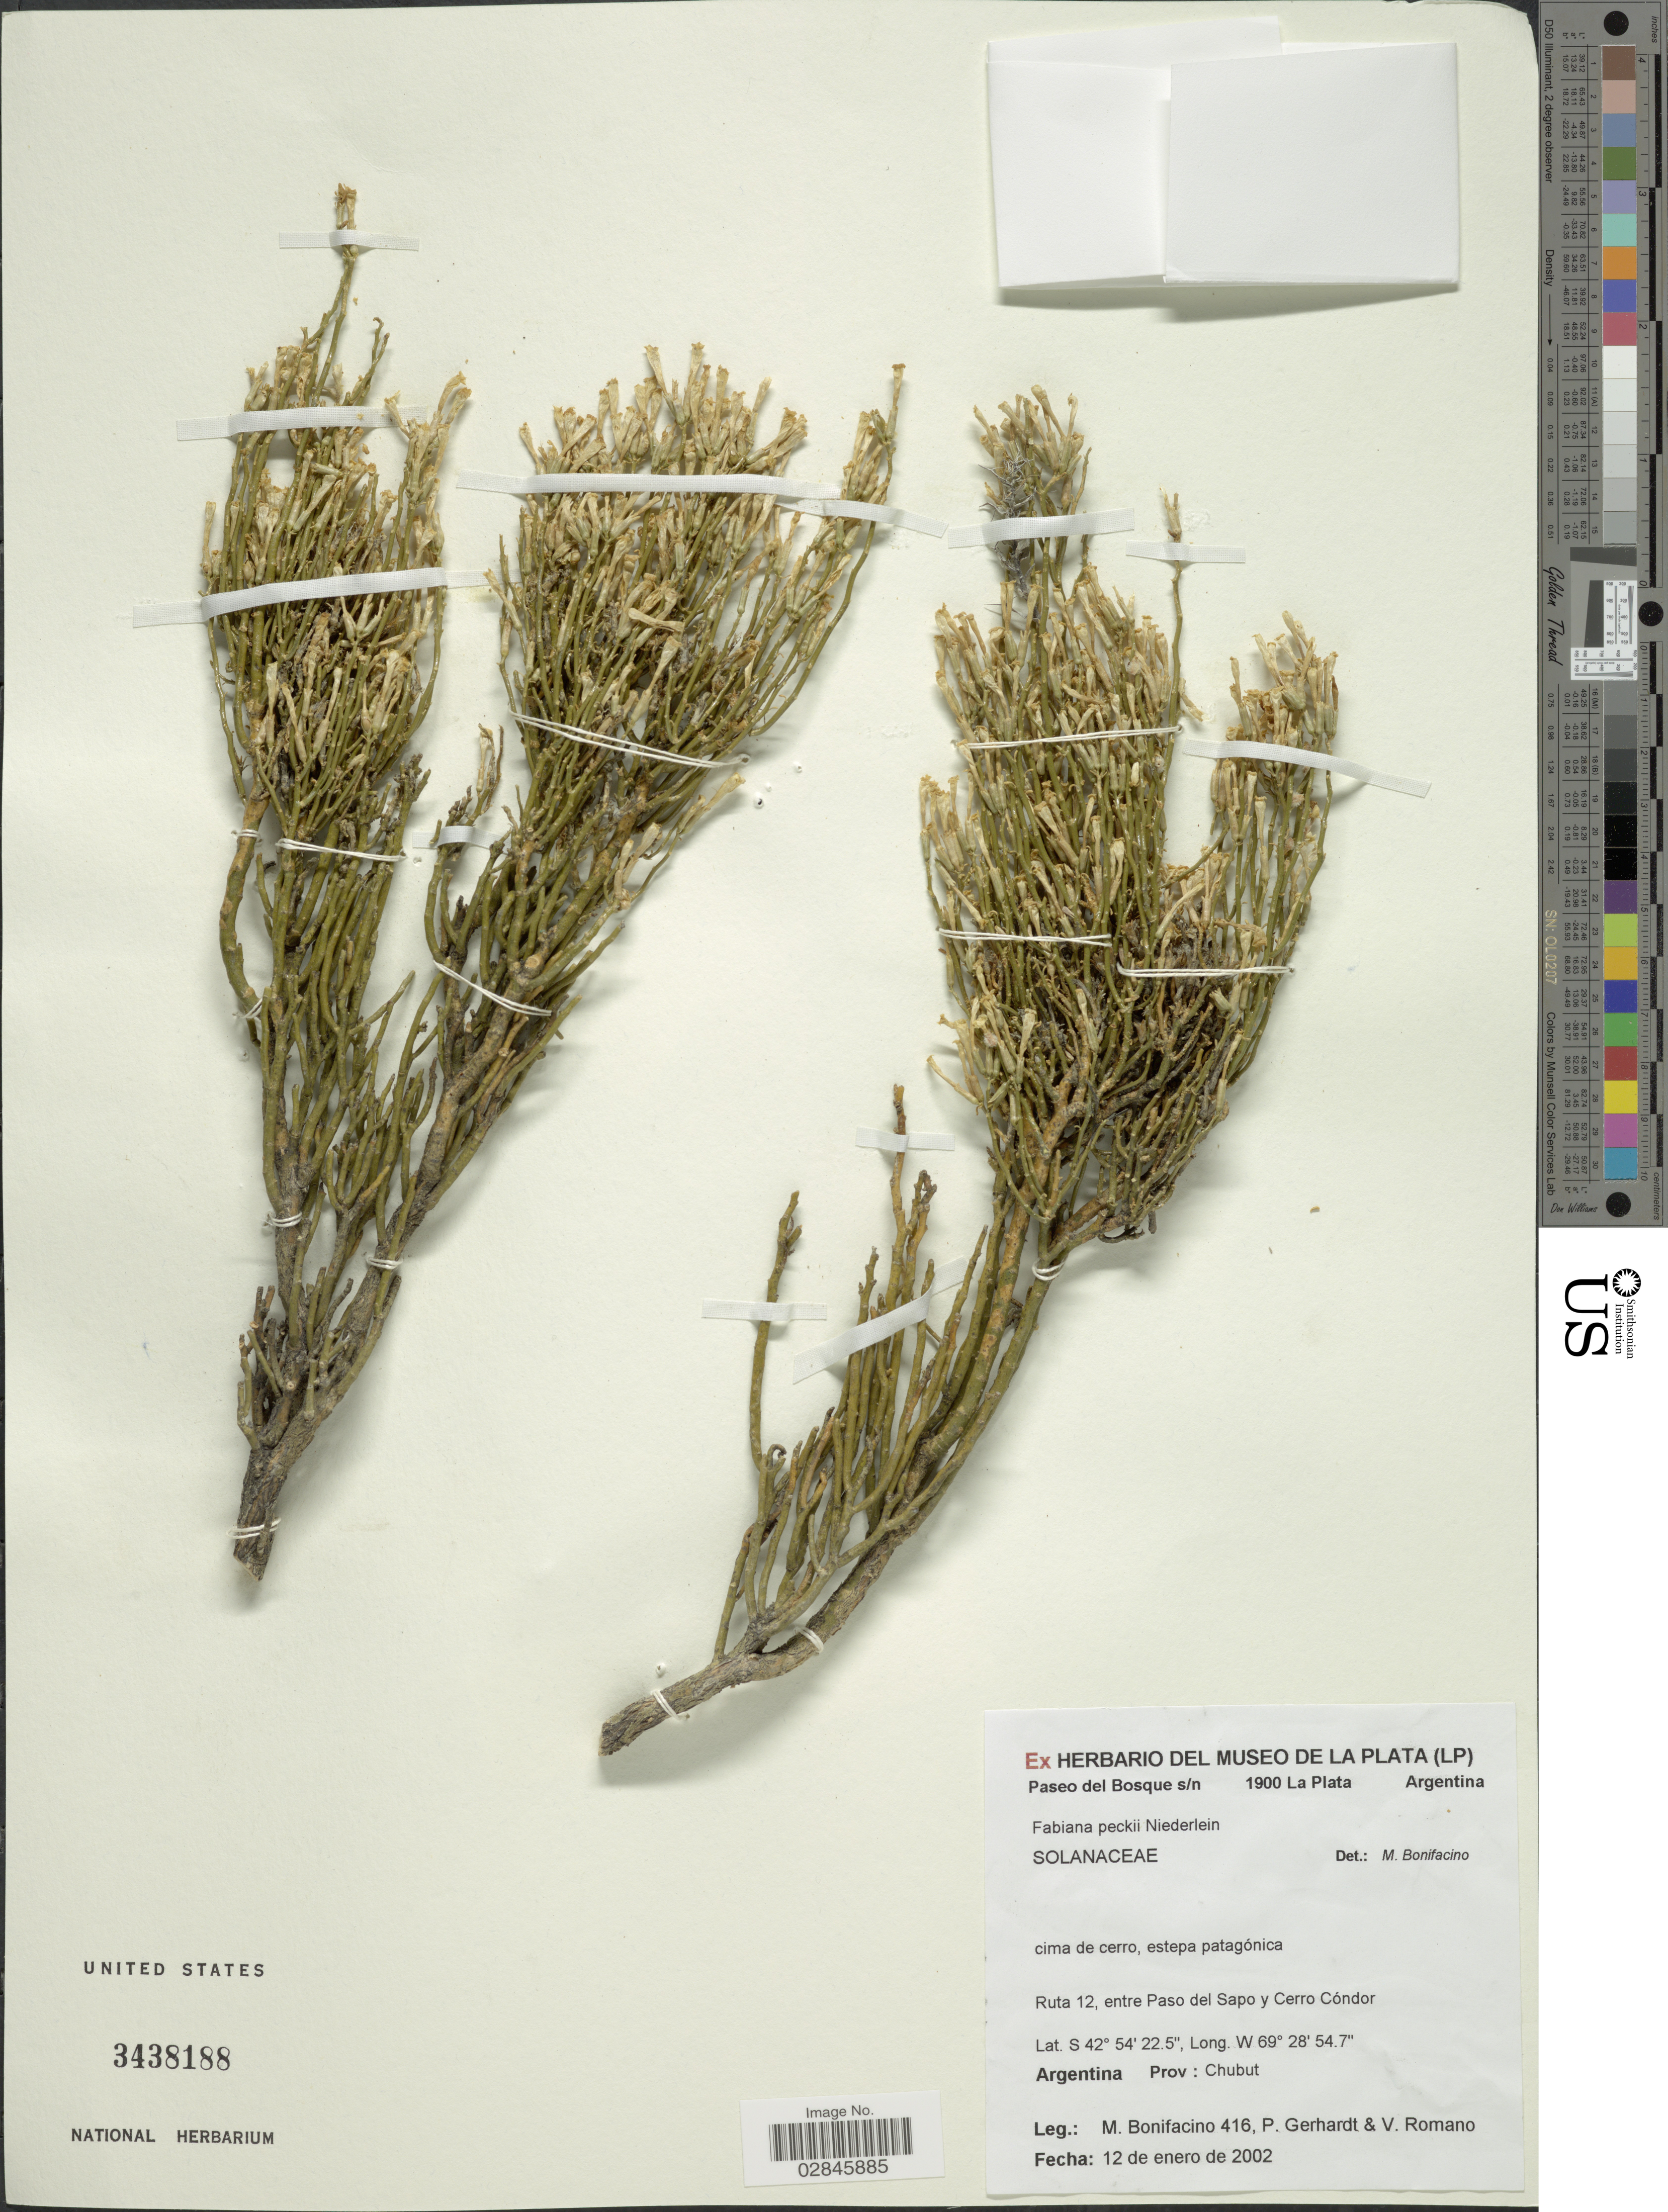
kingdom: Plantae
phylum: Tracheophyta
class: Magnoliopsida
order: Solanales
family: Solanaceae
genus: Fabiana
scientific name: Fabiana peckii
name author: Niederl.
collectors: M. Bonifacino, P. Gerhardt & V. Romano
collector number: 0416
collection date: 2002-01-12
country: Argentina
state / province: Chubut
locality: Ruta 12, entre Paso del Sapo y Cerro Cóndor.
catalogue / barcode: US 3438188